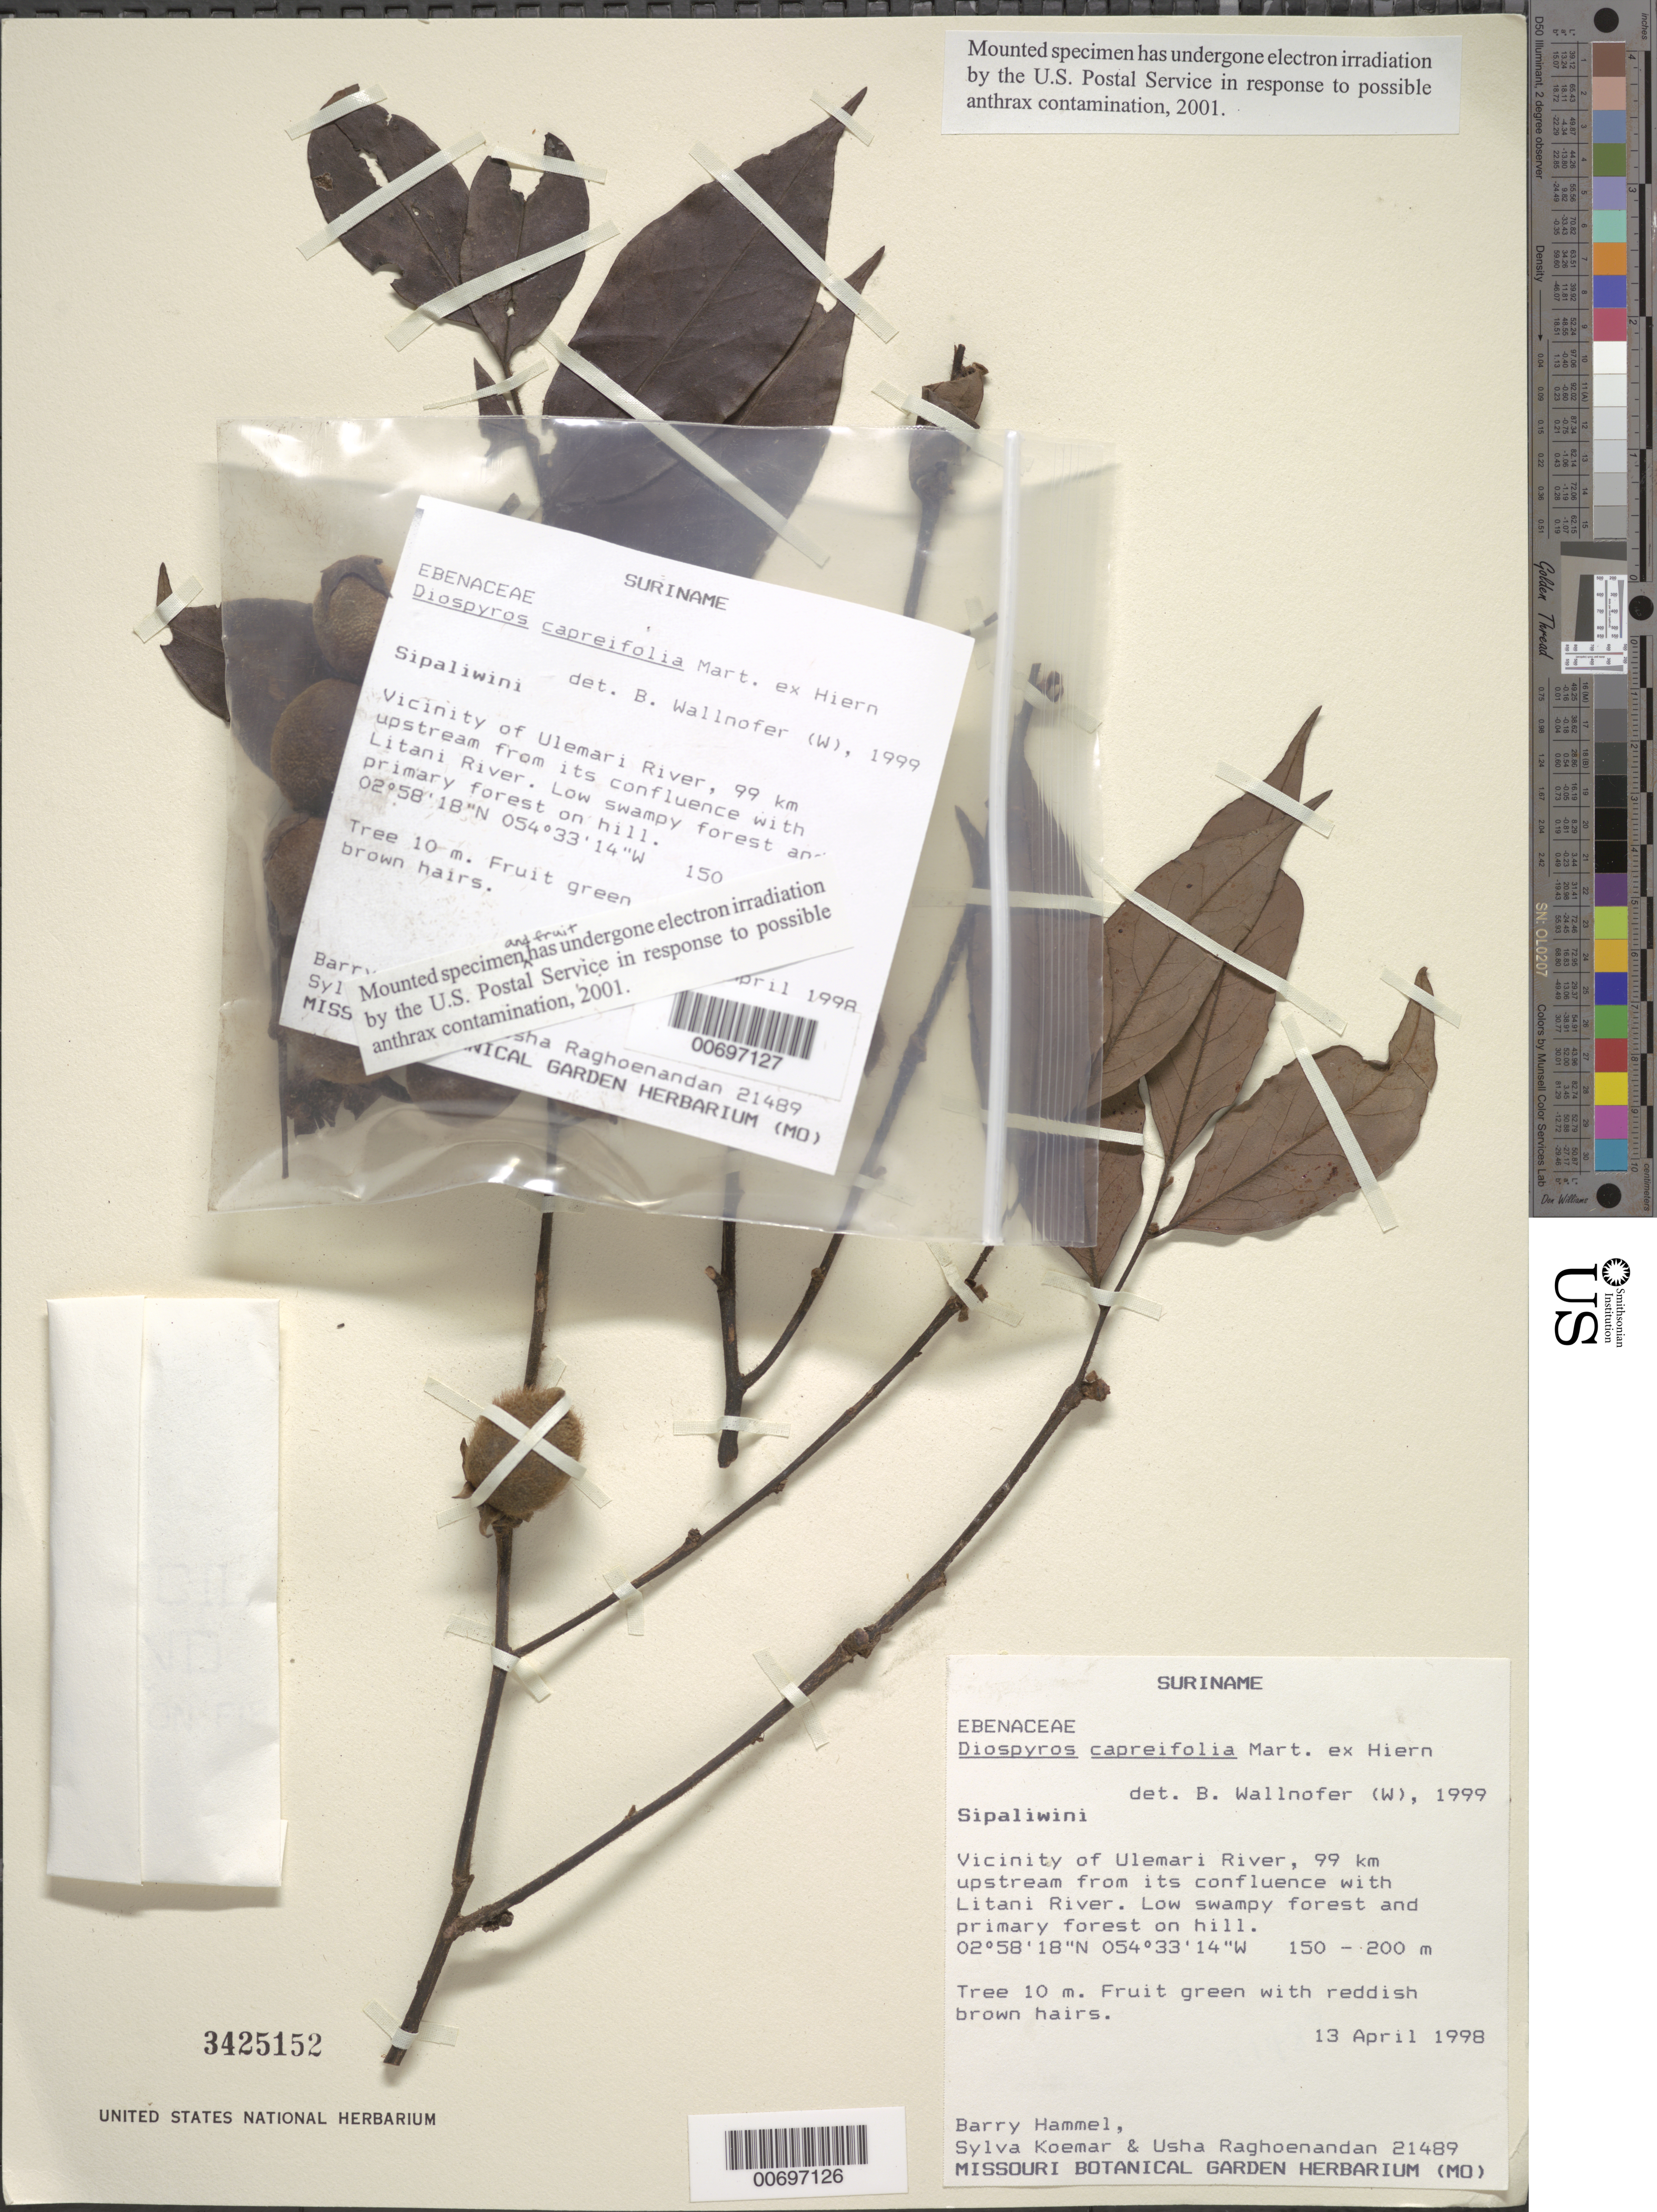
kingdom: Plantae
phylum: Tracheophyta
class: Magnoliopsida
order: Ericales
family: Ebenaceae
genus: Diospyros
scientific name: Diospyros capreifolia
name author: Mart. ex Hiern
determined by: Wallnöfer, B.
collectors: B. Hammel, S. Koemar & U. Raghoenandan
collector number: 21489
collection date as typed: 13-Apr-98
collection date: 1998-04-13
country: Suriname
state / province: Sipaliwini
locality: Ulemari R., ca. 99 km upstream from confl. with Litani R.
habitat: Low swampy forest and primary forest on hill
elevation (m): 150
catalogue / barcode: US 3425152